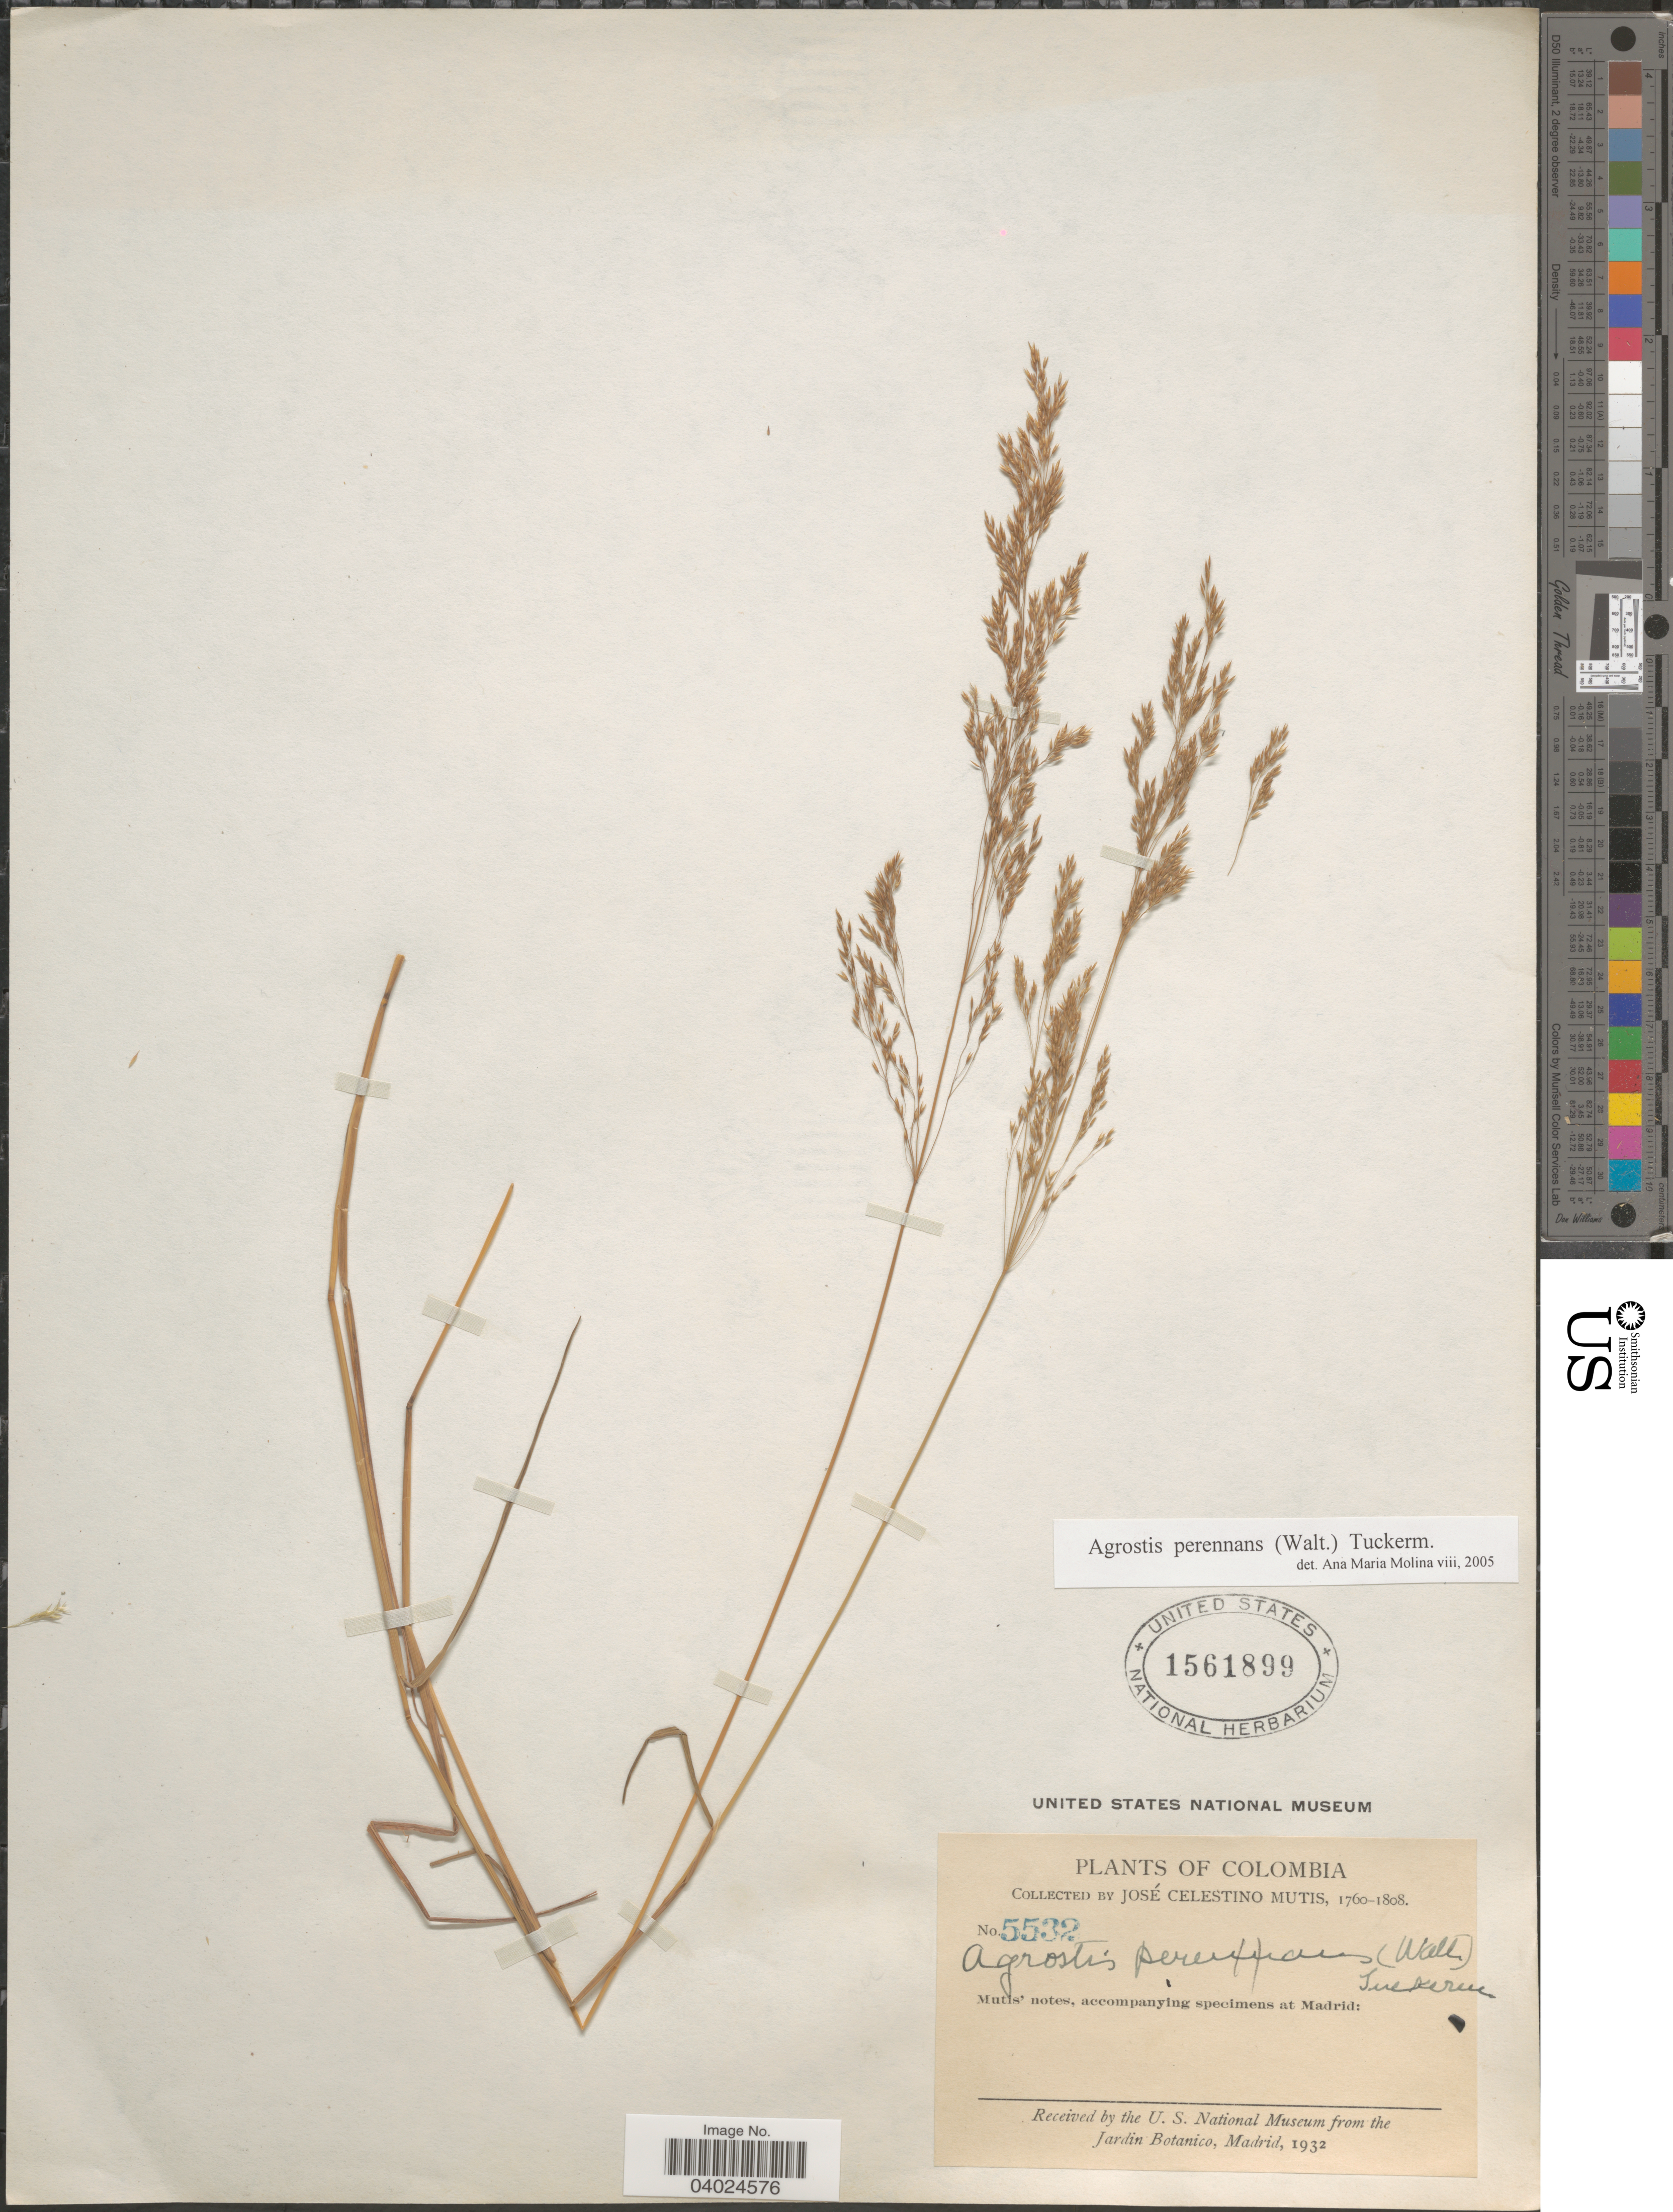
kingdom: Plantae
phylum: Tracheophyta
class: Liliopsida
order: Poales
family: Poaceae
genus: Agrostis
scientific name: Agrostis perennans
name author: (Walter) Tuck.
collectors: J. C. B. Mutis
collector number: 5532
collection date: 1760/1808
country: Colombia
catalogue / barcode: US 1561899